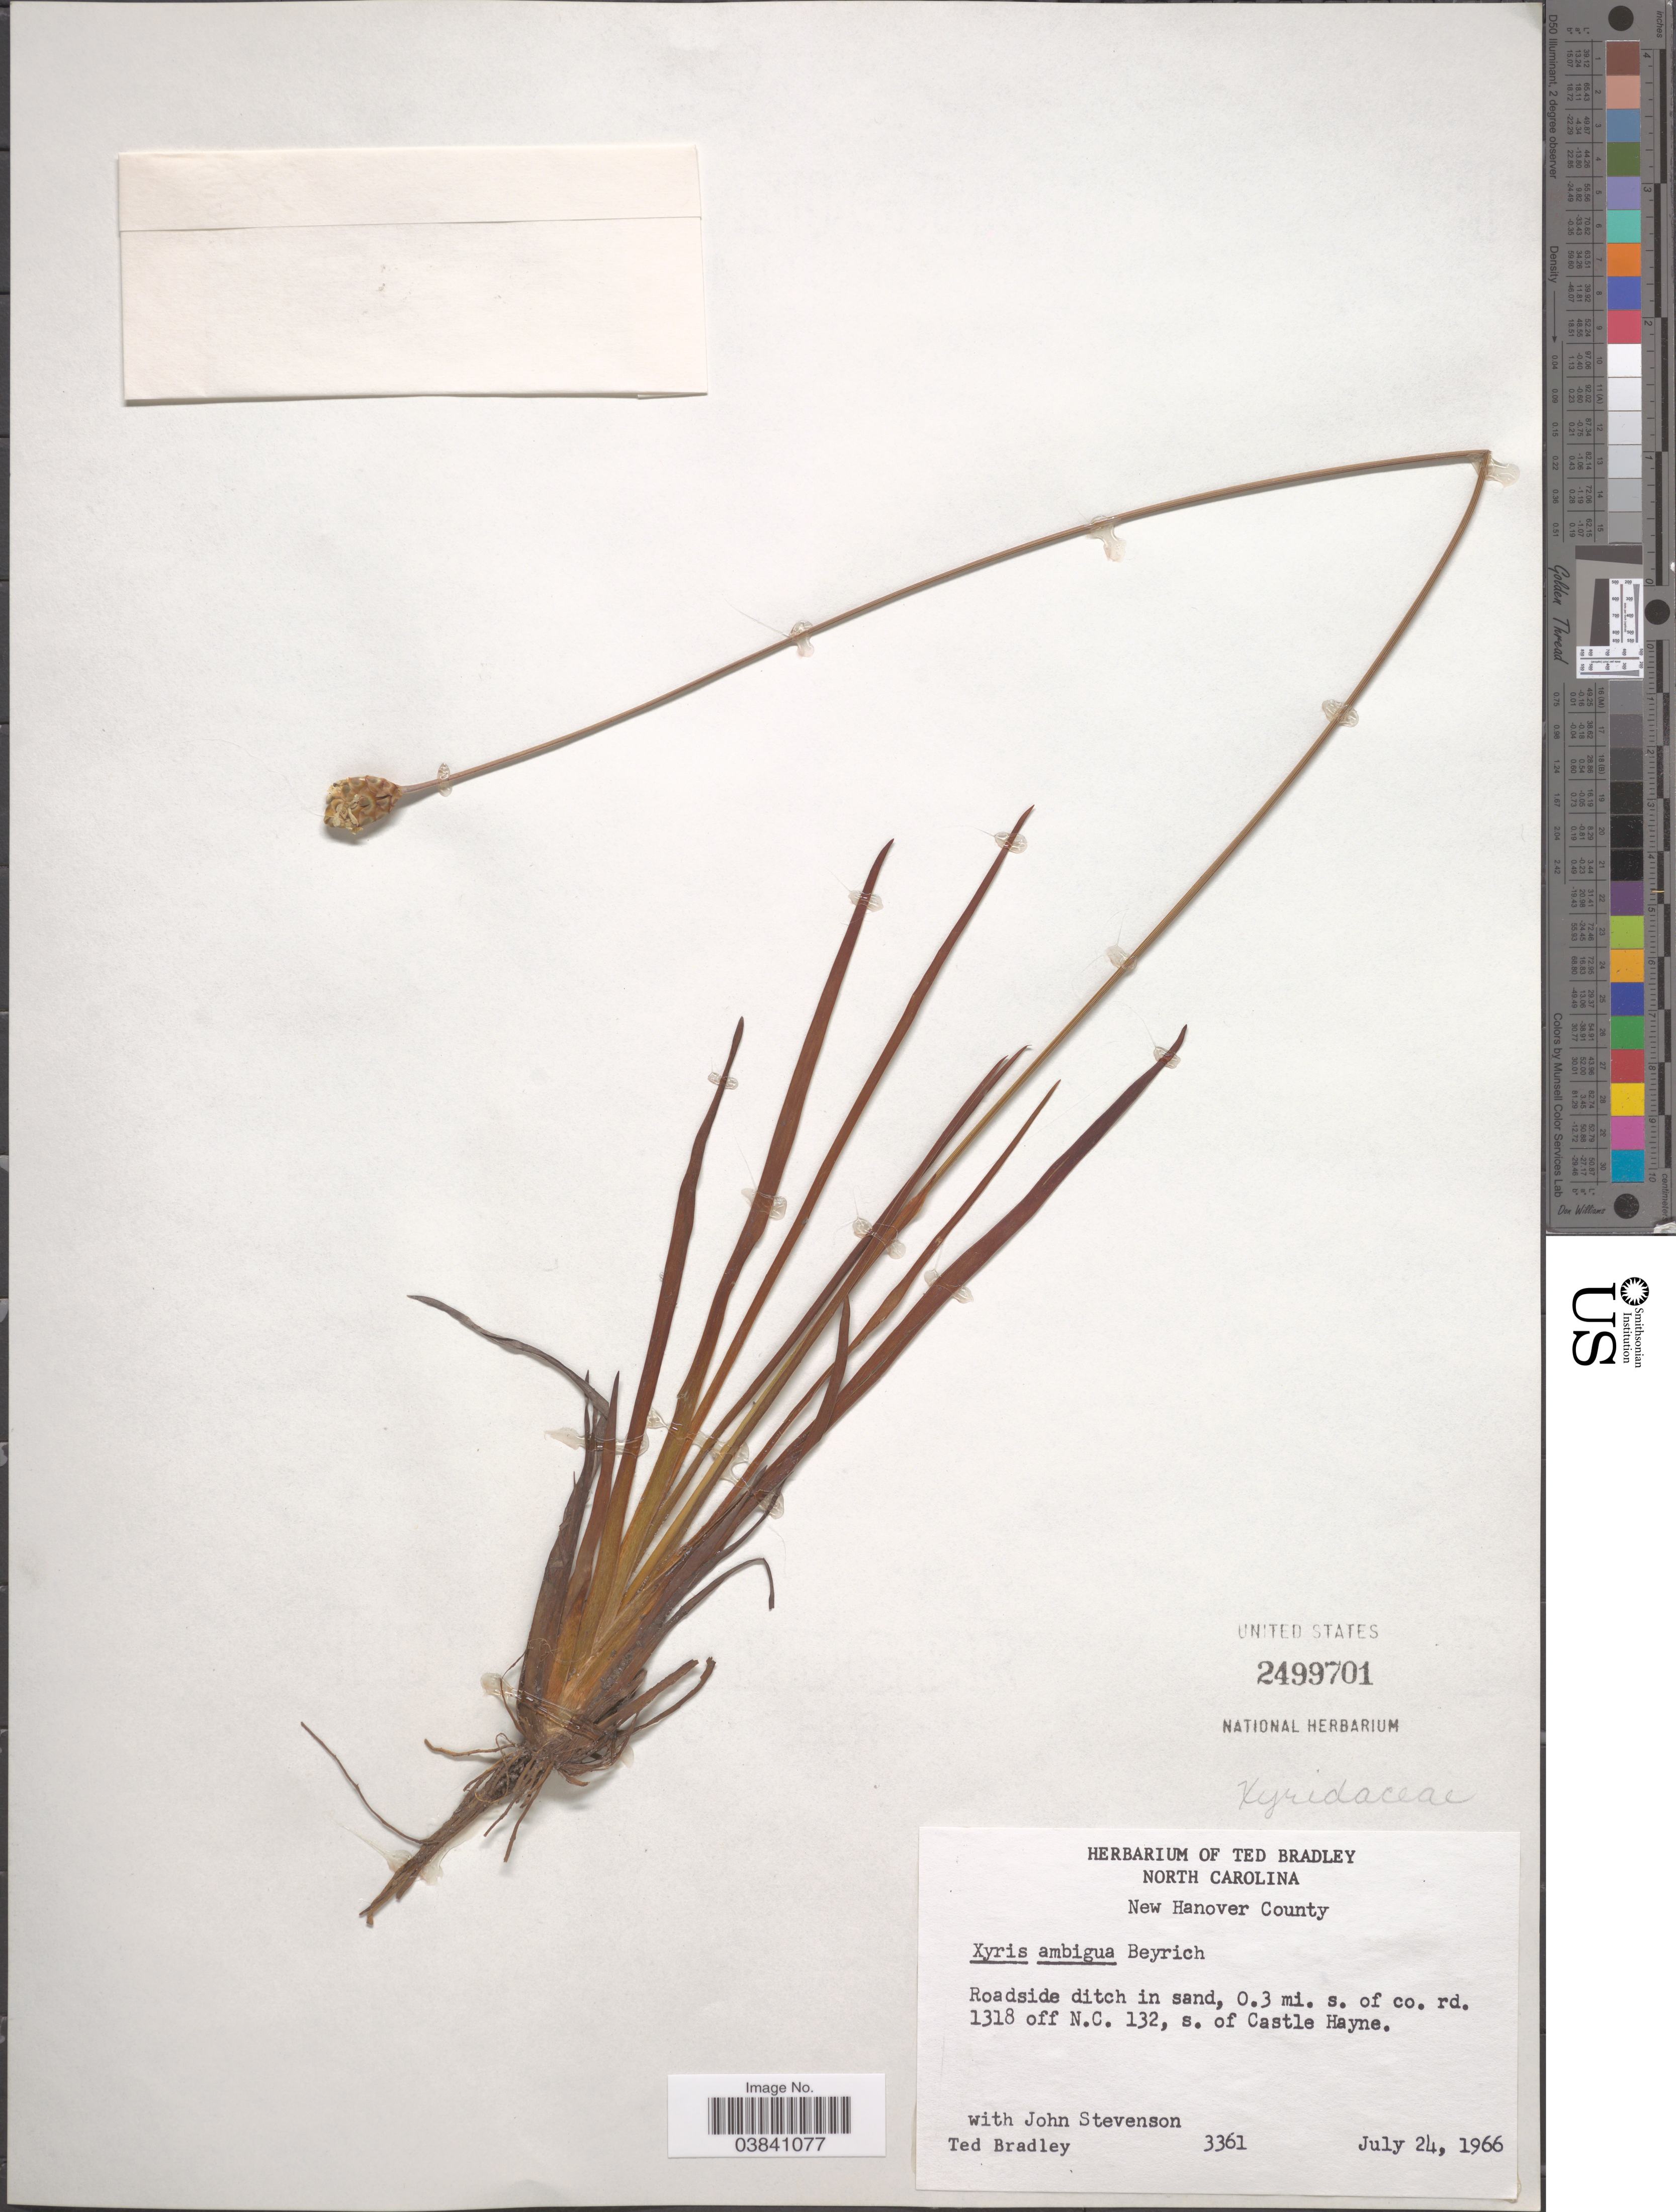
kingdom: Plantae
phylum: Tracheophyta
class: Liliopsida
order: Poales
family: Xyridaceae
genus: Xyris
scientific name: Xyris ambigua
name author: Beyr. ex Kunth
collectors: T. Bradley & J. Stevenson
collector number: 3361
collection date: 1966-07-24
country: United States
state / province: North Carolina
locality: New Hanover County. Roadside ditch in sand, 0.3 mi. s. of co. rd. 1318 off N.C. 132, s. of Castle Hayne.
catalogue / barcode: US 2499701